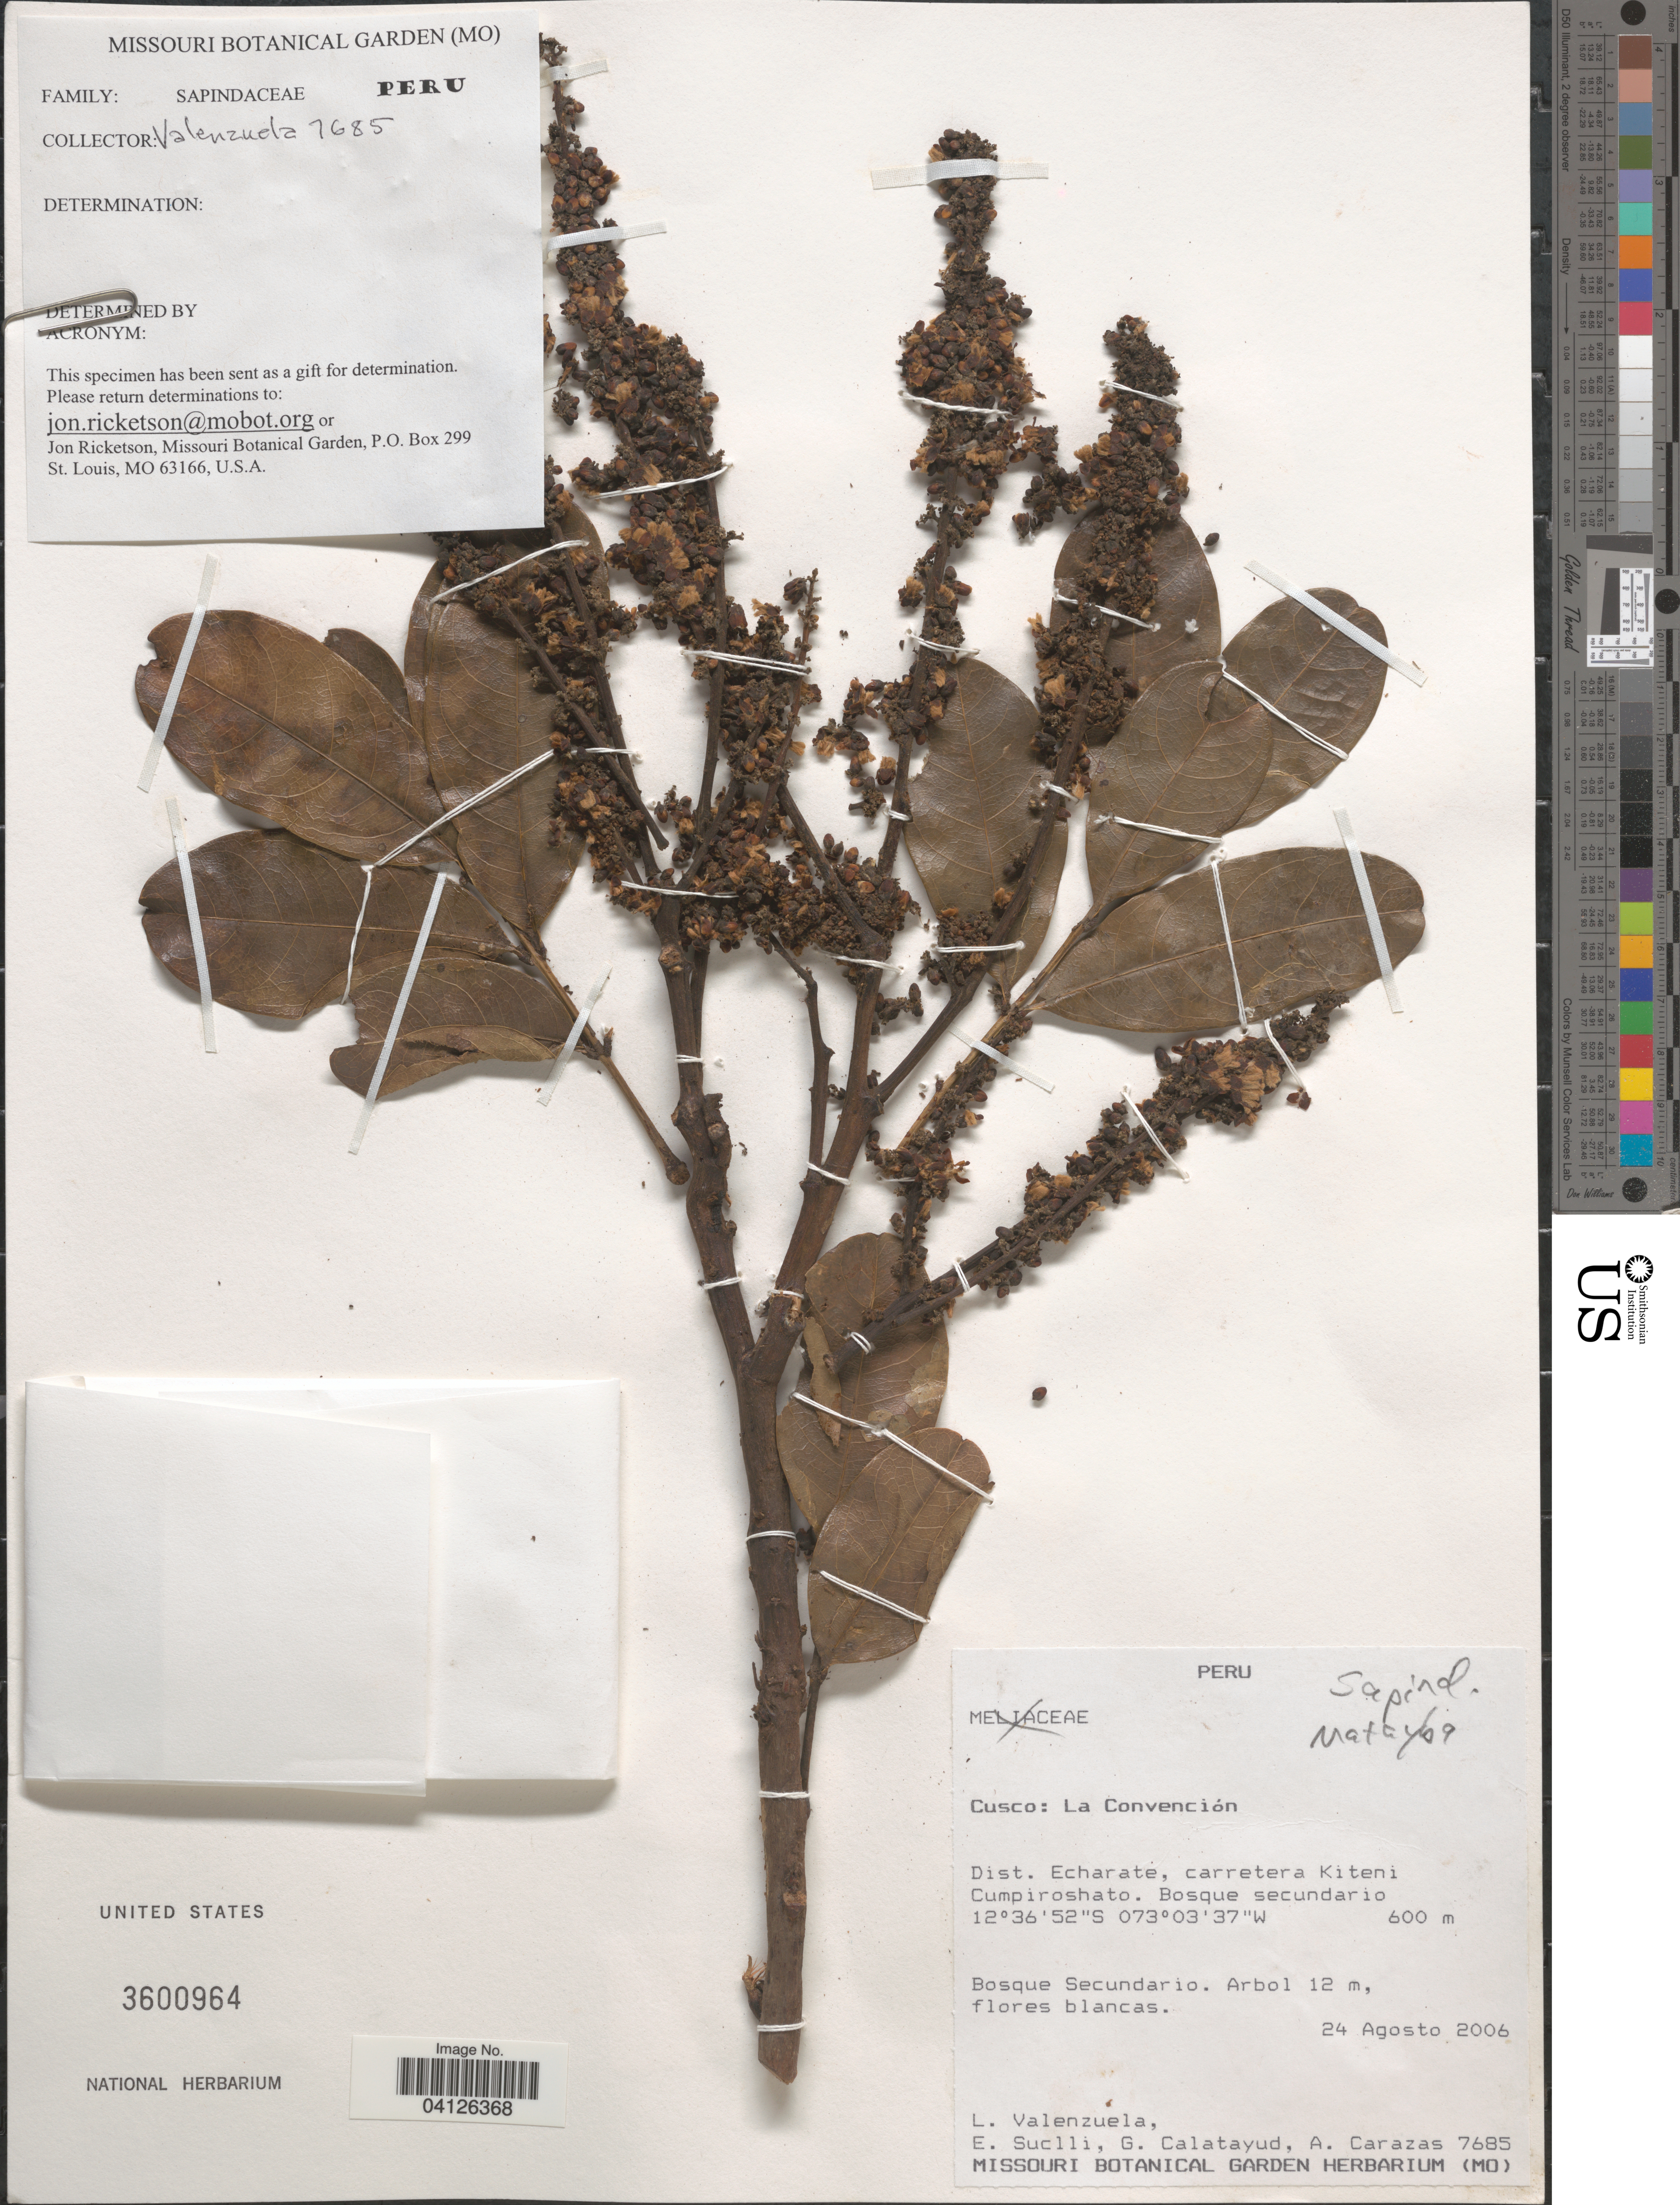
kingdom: Plantae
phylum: Tracheophyta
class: Magnoliopsida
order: Sapindales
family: Sapindaceae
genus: Talisia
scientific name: Talisia retusa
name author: R.S. Cowan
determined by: Acevedo-Rodriguez, P., (US), Smithsonian Institution - National Museum of Natural History (UNITED STATES)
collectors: L. Valenzuela, E. Suclli, G. Calatayud & A. Carazas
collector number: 7685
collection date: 2006-08-24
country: Peru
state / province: Cusco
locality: La Convención. Dist. Echarate, carretera Kiteni Cumpiroshato.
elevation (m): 600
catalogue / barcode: US 3600964